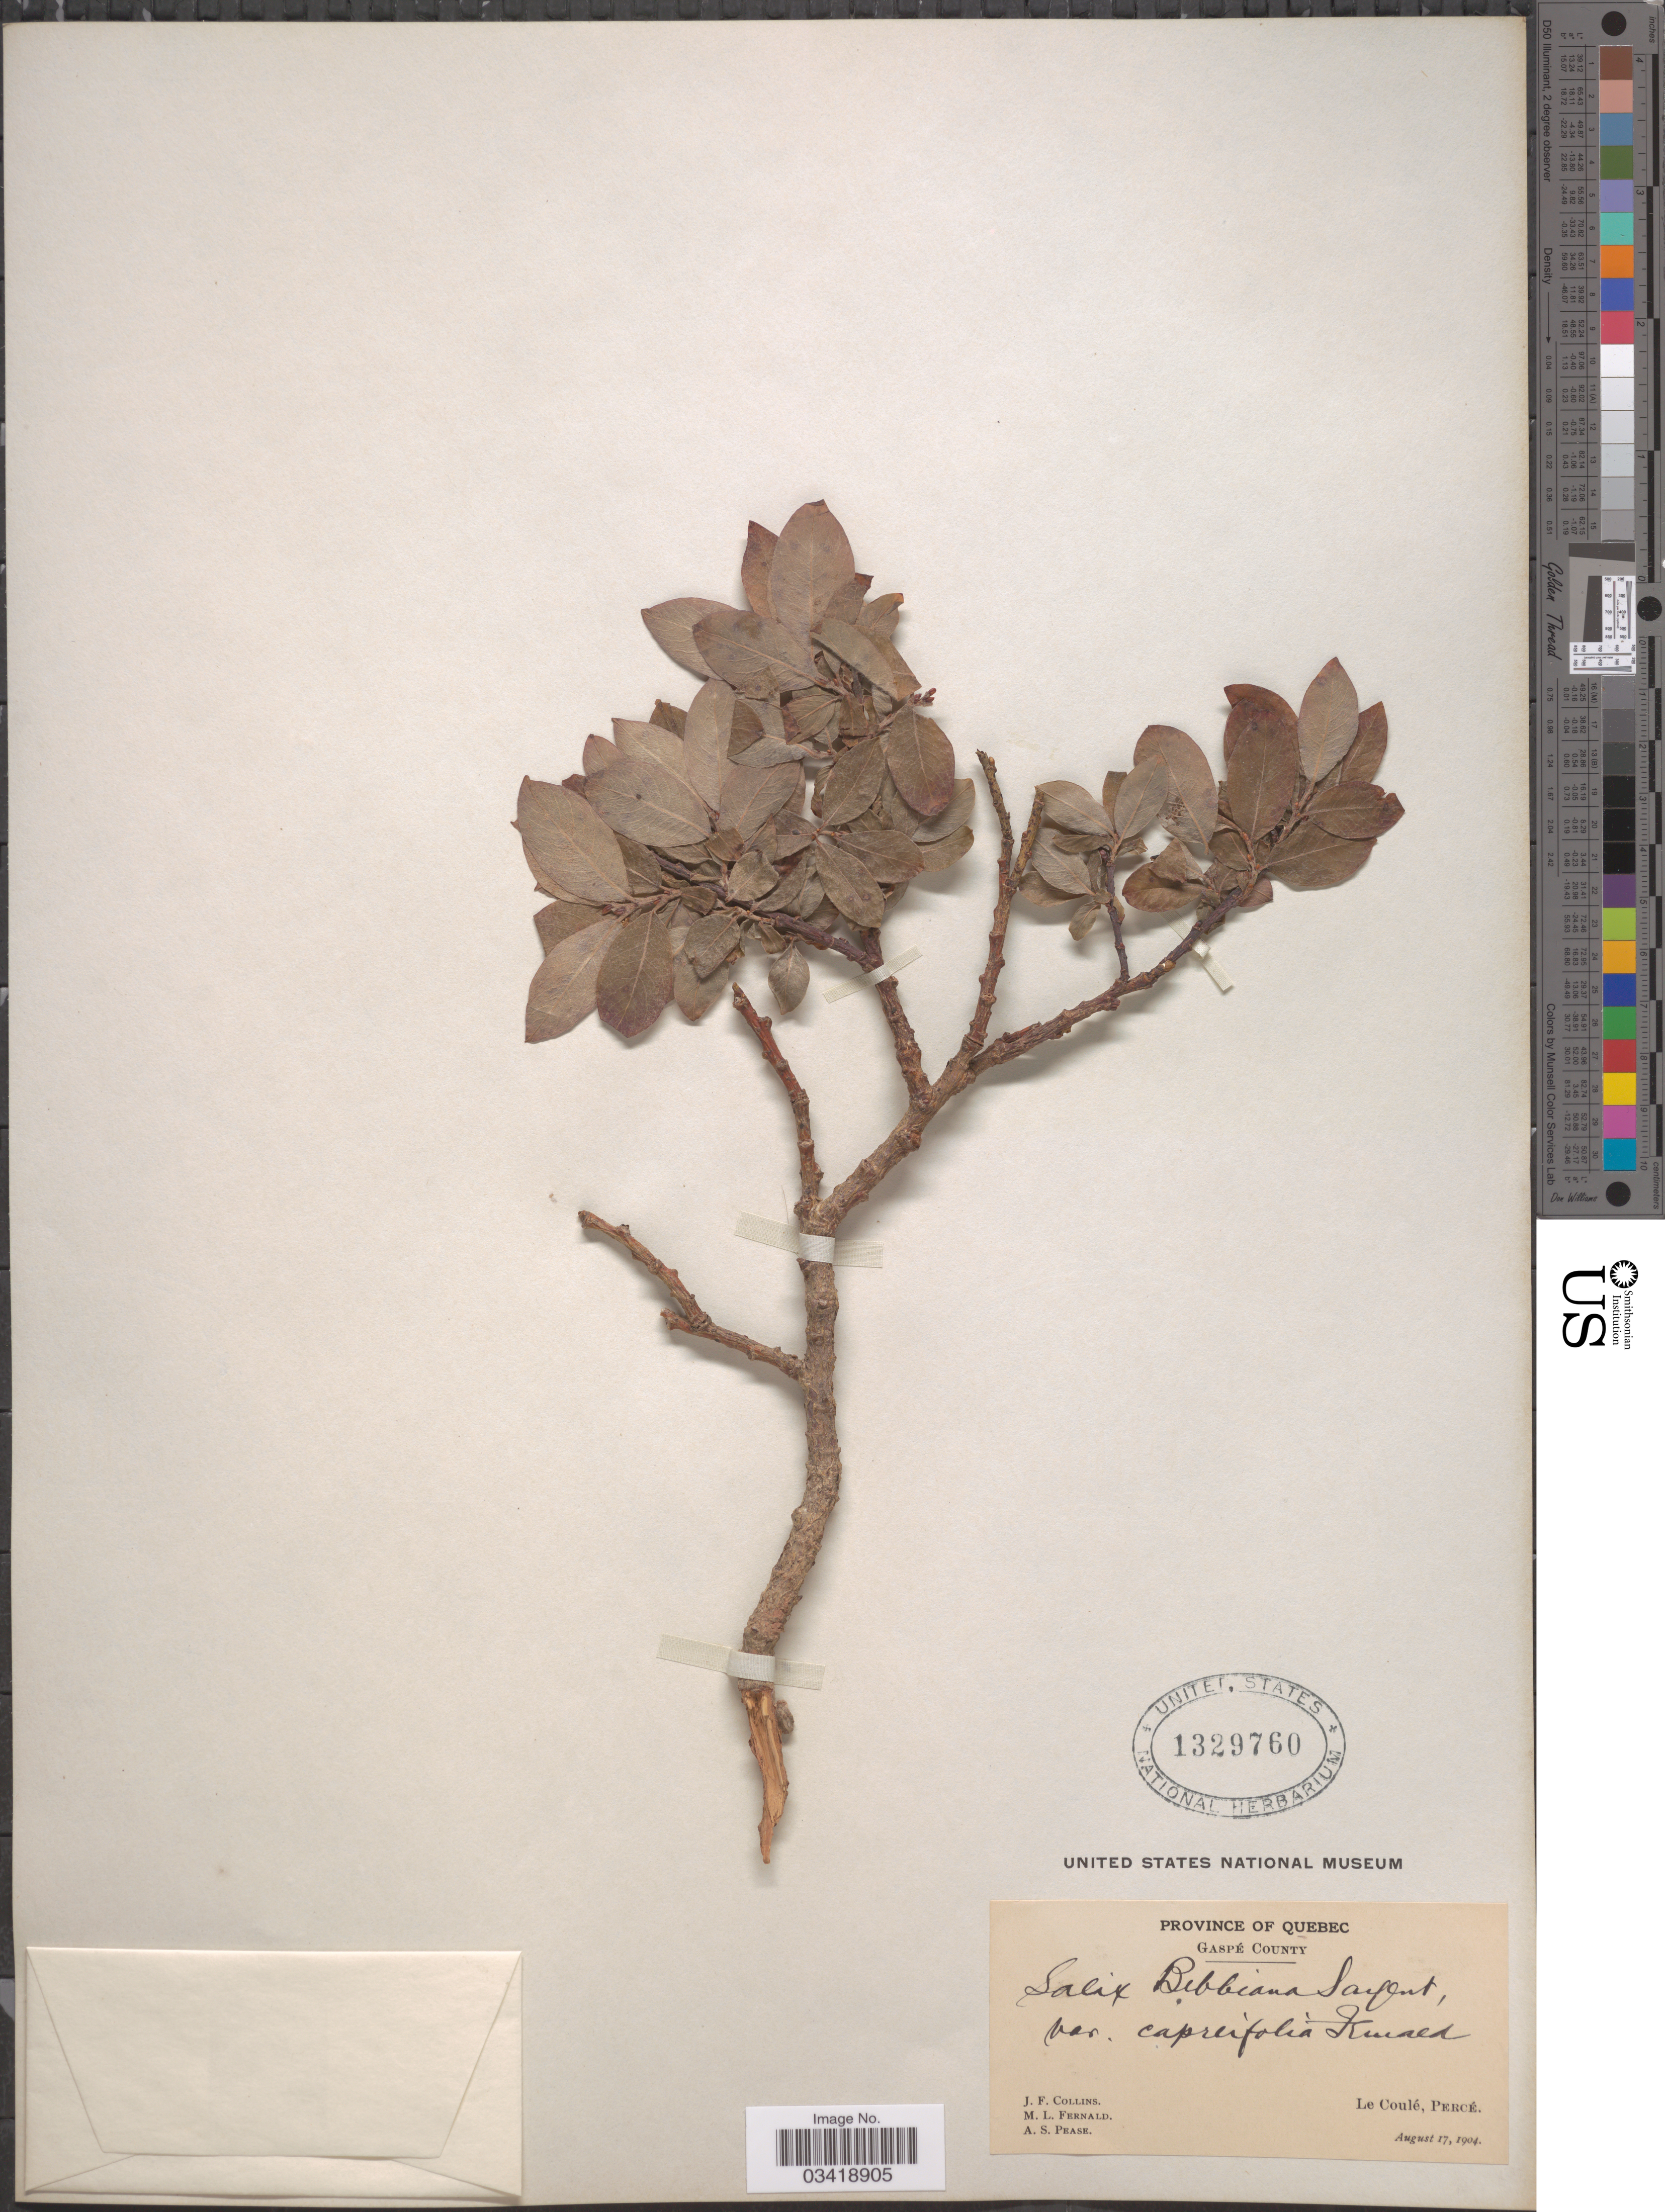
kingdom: Plantae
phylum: Tracheophyta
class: Magnoliopsida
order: Malpighiales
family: Salicaceae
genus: Salix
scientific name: Salix bebbiana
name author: Sarg.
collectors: J. Collins, M. L. Fernald & A. S. Pease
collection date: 1904-08-17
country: Canada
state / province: Quebec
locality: Gaspé County. Le Coulé, Percé.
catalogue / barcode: US 1329760